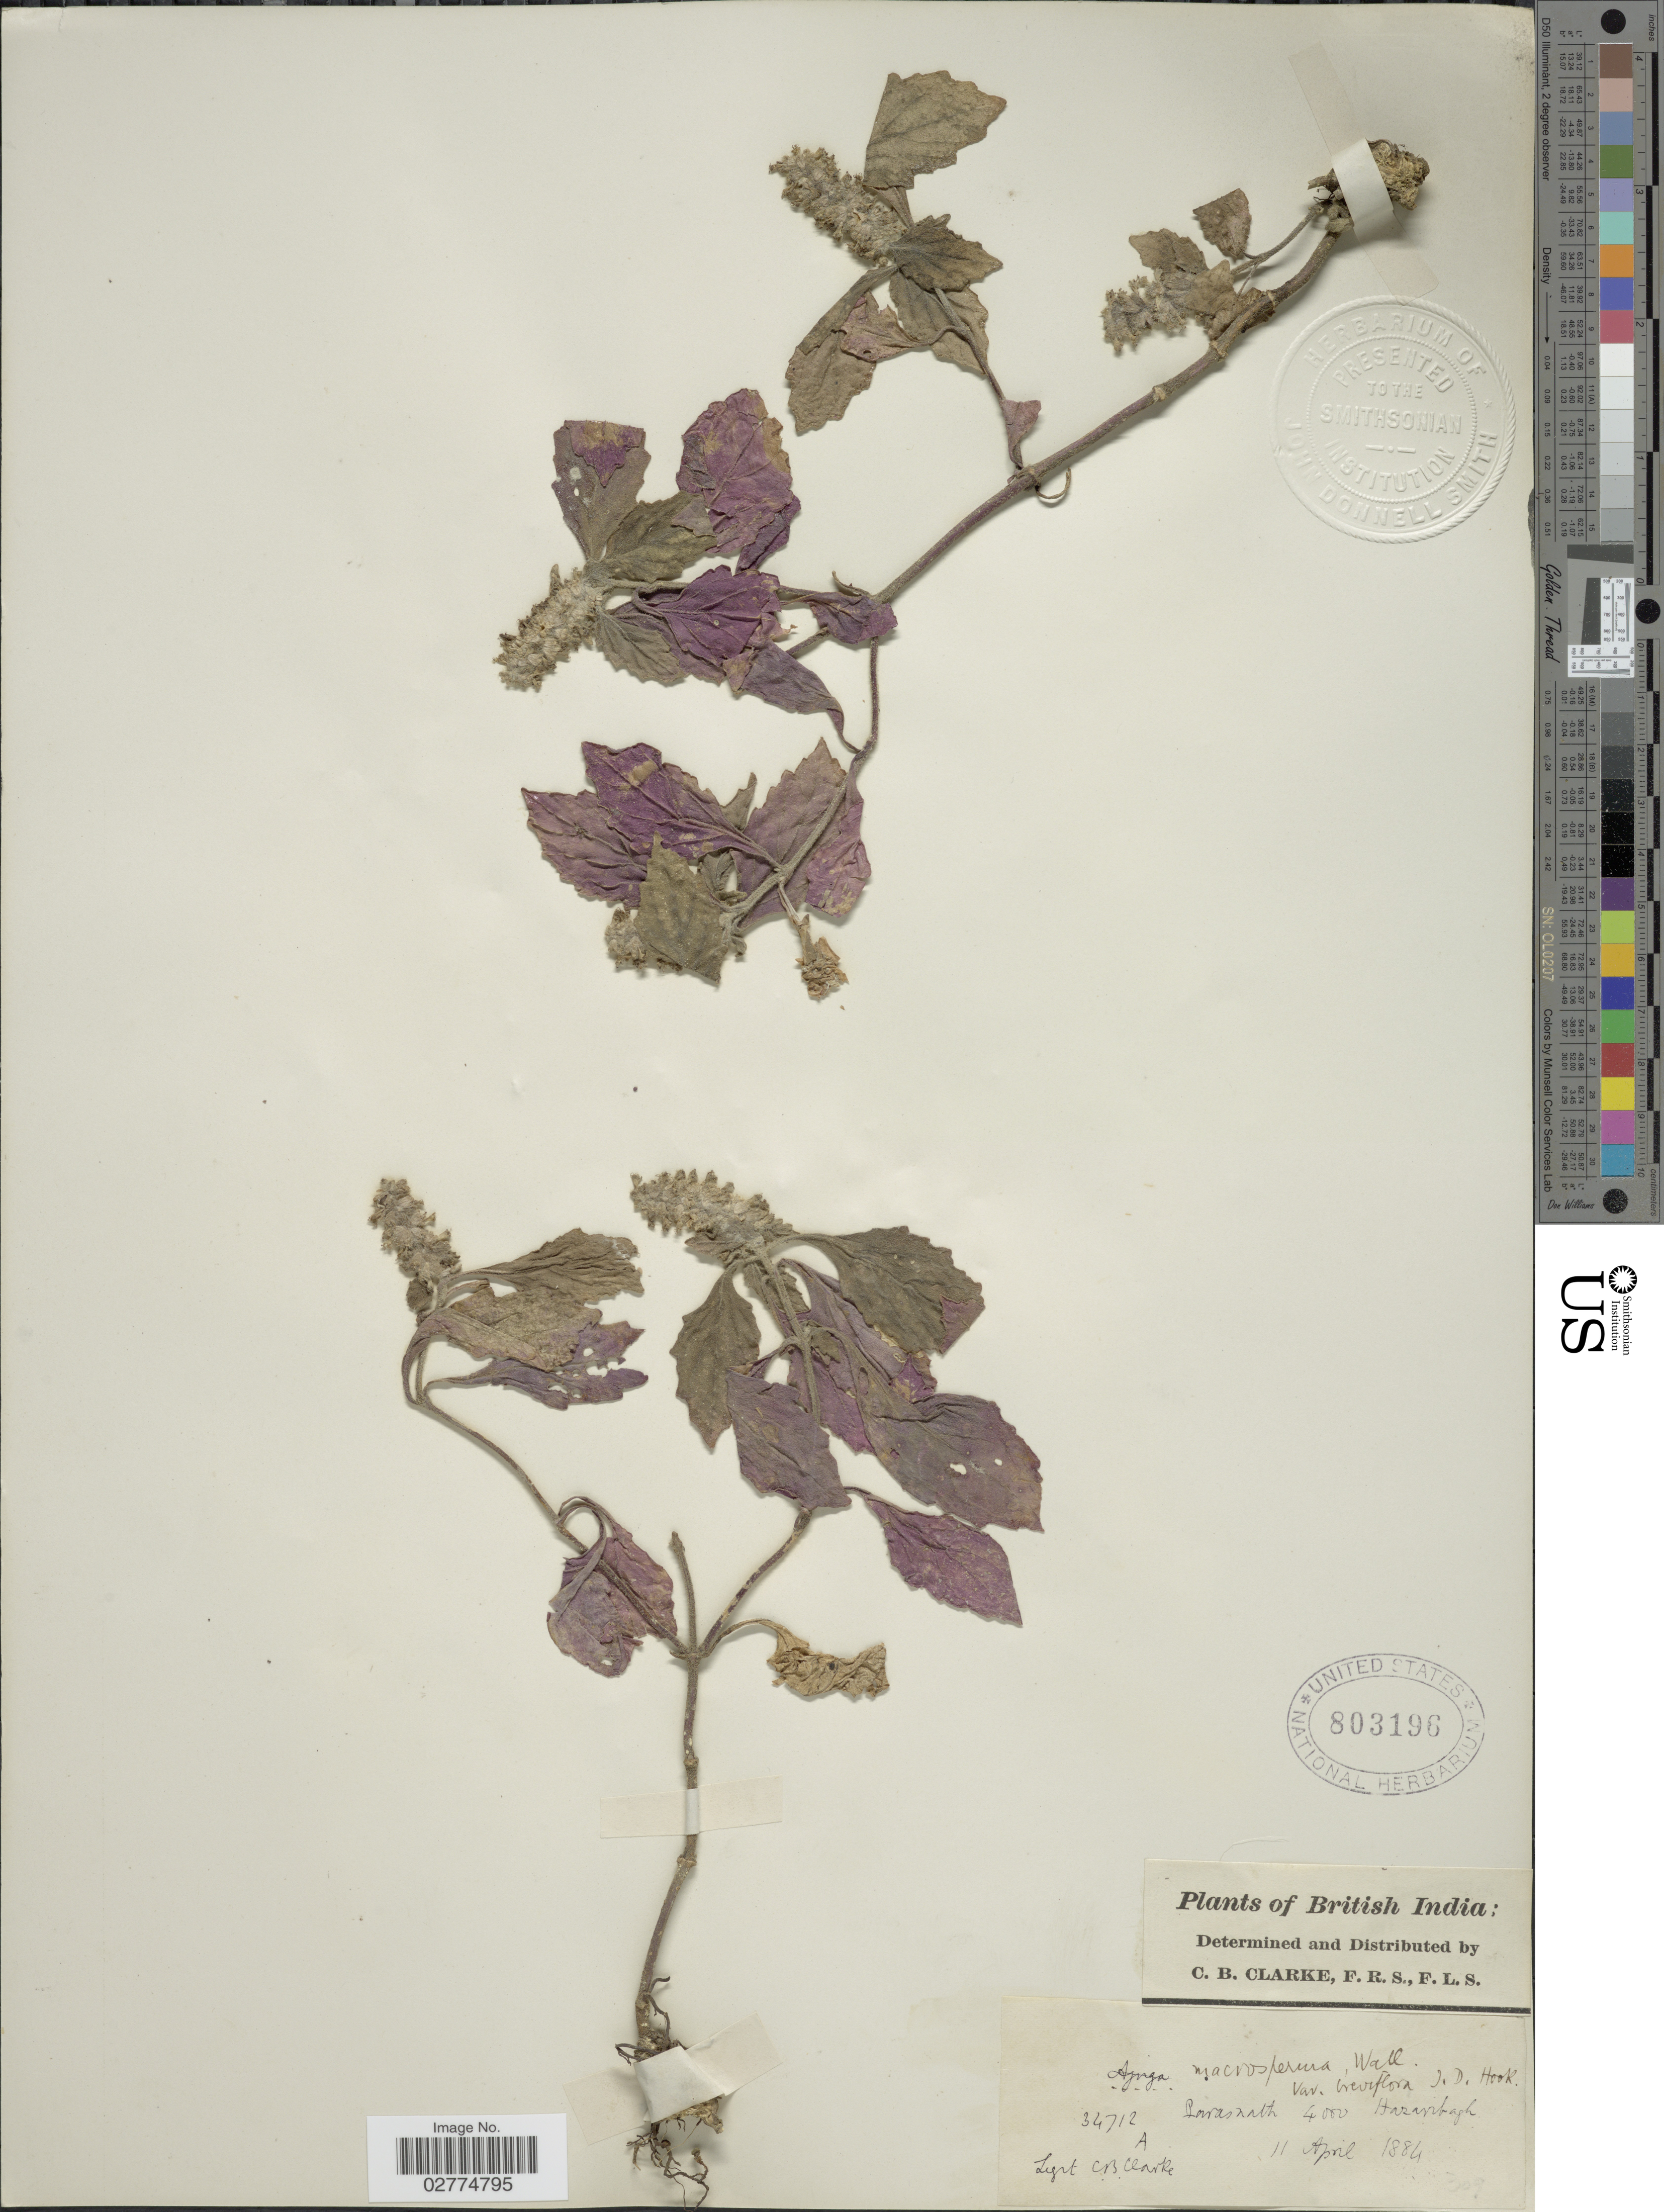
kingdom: Plantae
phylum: Tracheophyta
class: Magnoliopsida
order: Lamiales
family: Lamiaceae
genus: Ajuga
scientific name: Ajuga macrosperma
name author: Wall.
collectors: C. B. Clarke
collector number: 34712A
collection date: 1884-04-11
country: India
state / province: Jharkhand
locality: British India, Parasnath, Hazaribagh.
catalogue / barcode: US 803196